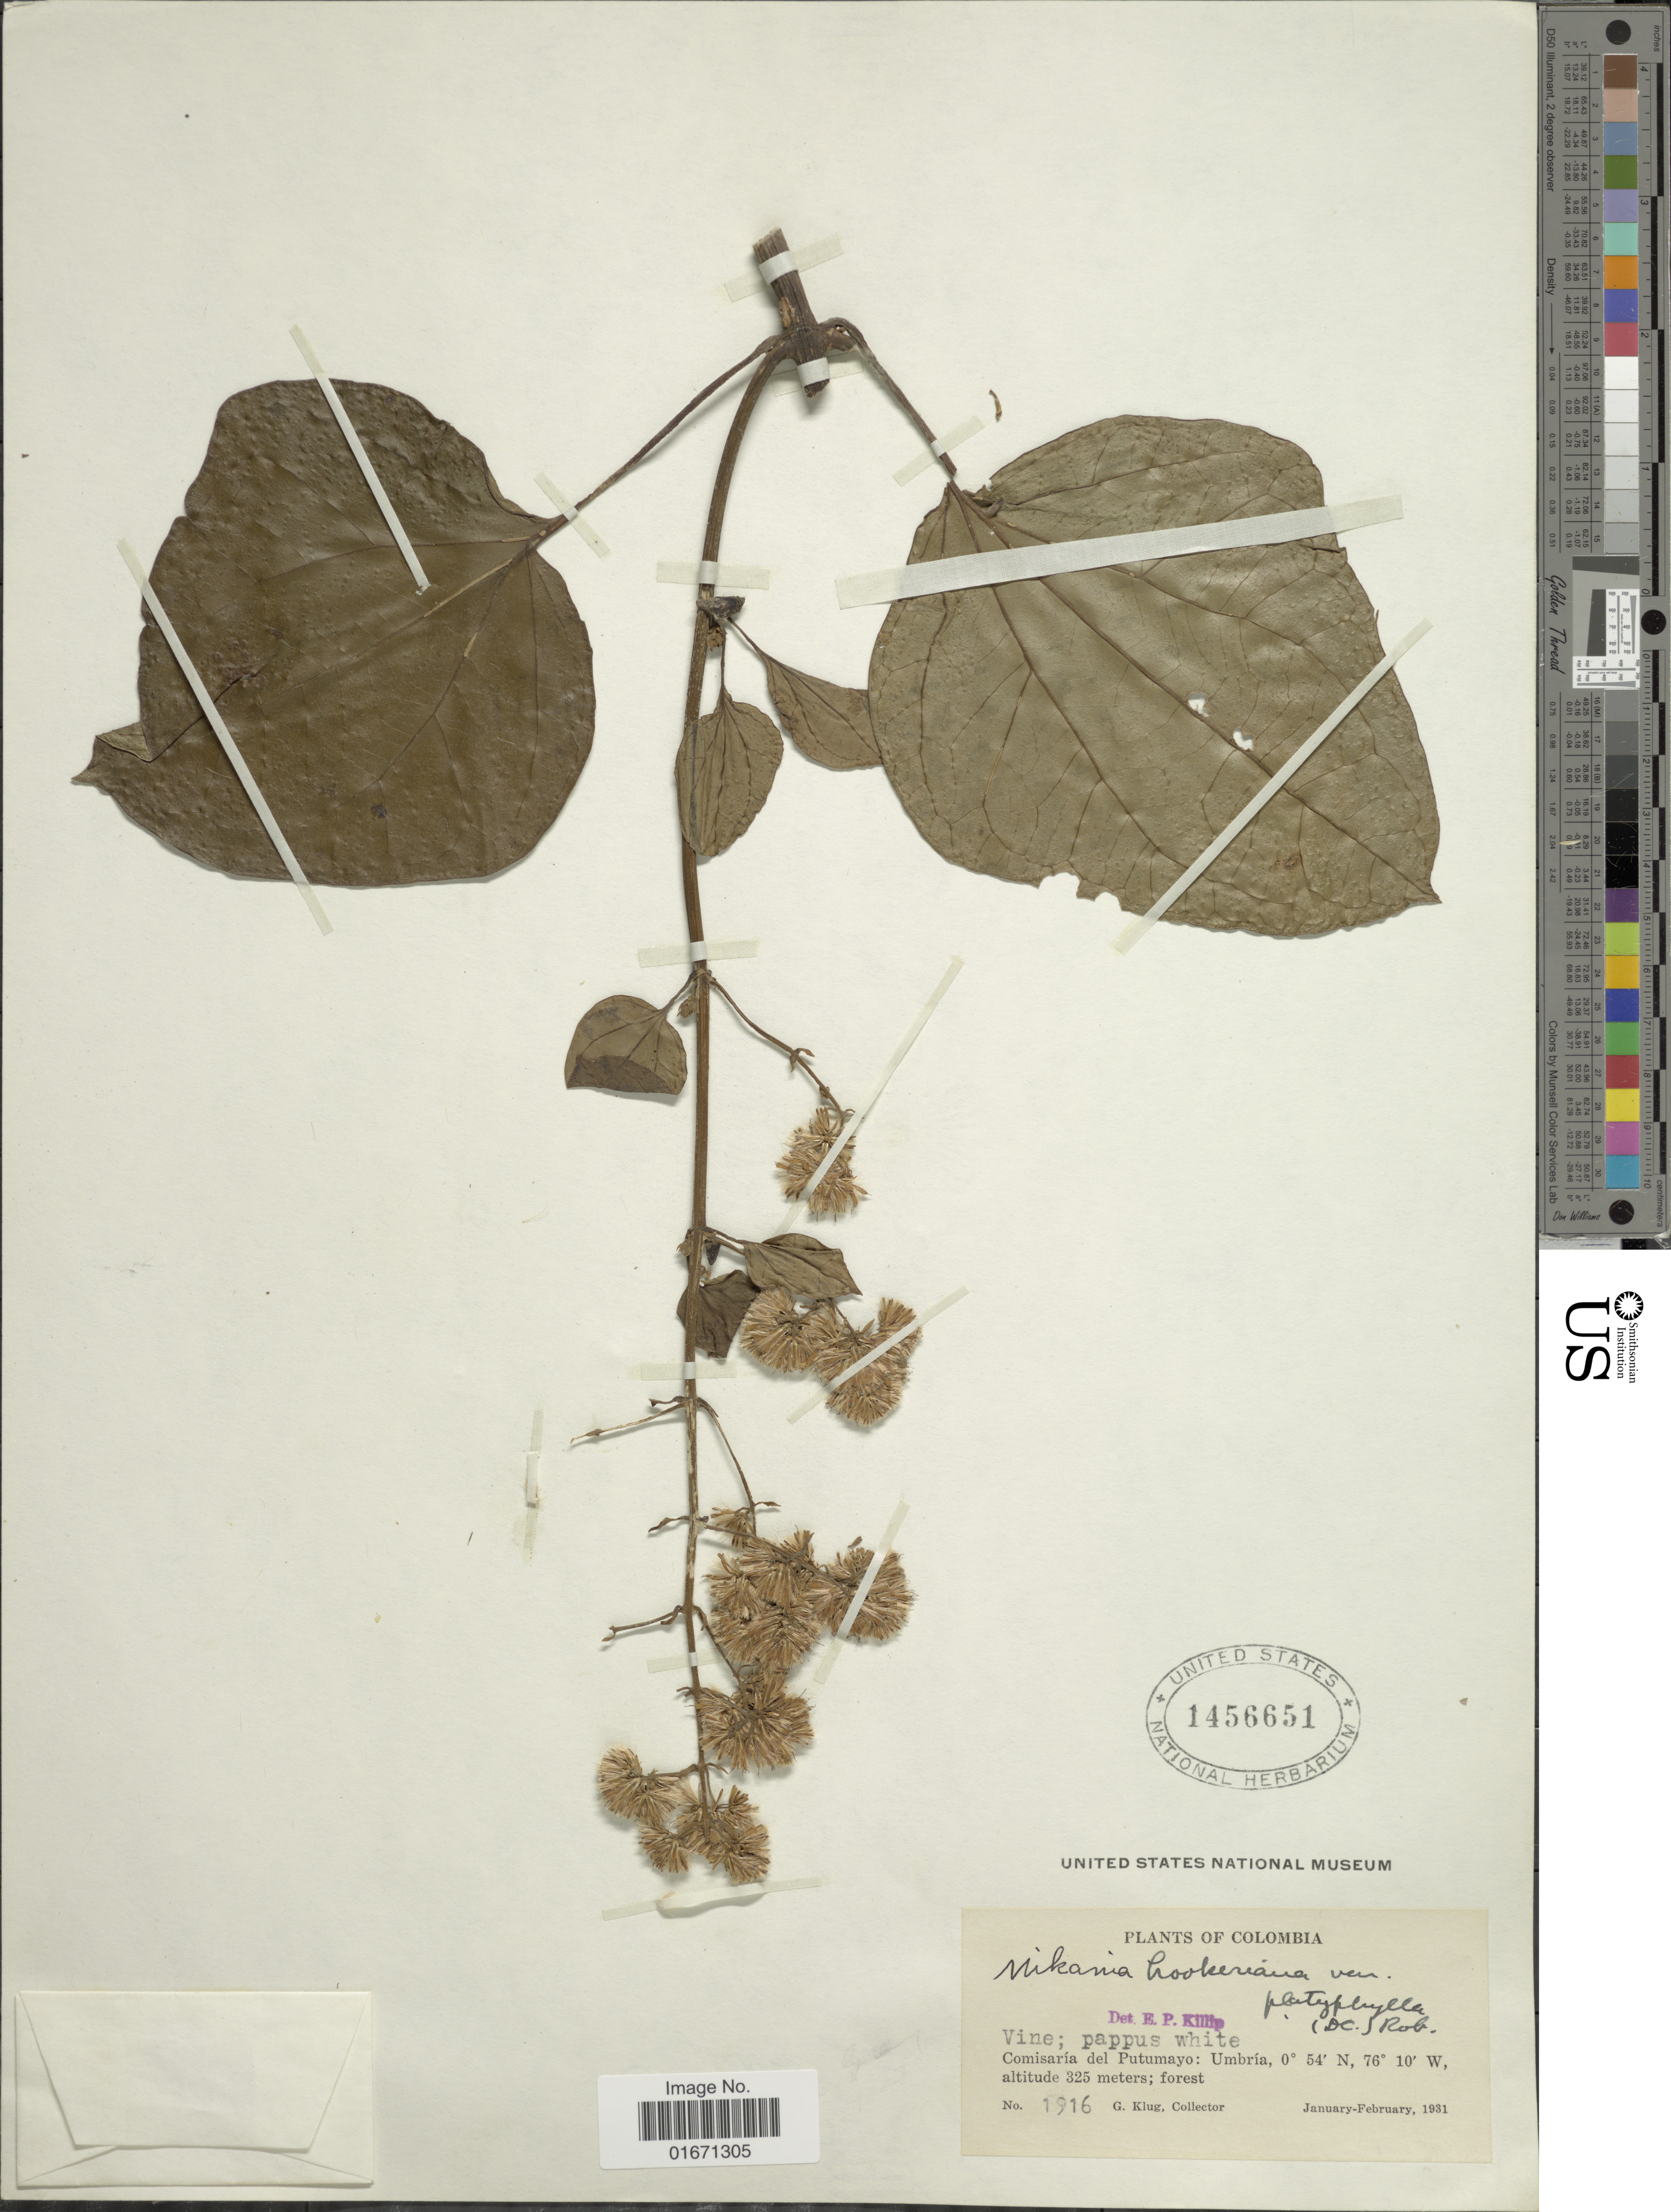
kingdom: Plantae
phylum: Tracheophyta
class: Magnoliopsida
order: Asterales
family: Asteraceae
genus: Mikania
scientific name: Mikania hookeriana var. platyphylla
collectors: G. Klug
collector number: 1916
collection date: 1931-01/1931-02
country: Colombia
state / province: Putumayo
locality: Umbria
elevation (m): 325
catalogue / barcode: US 1456651